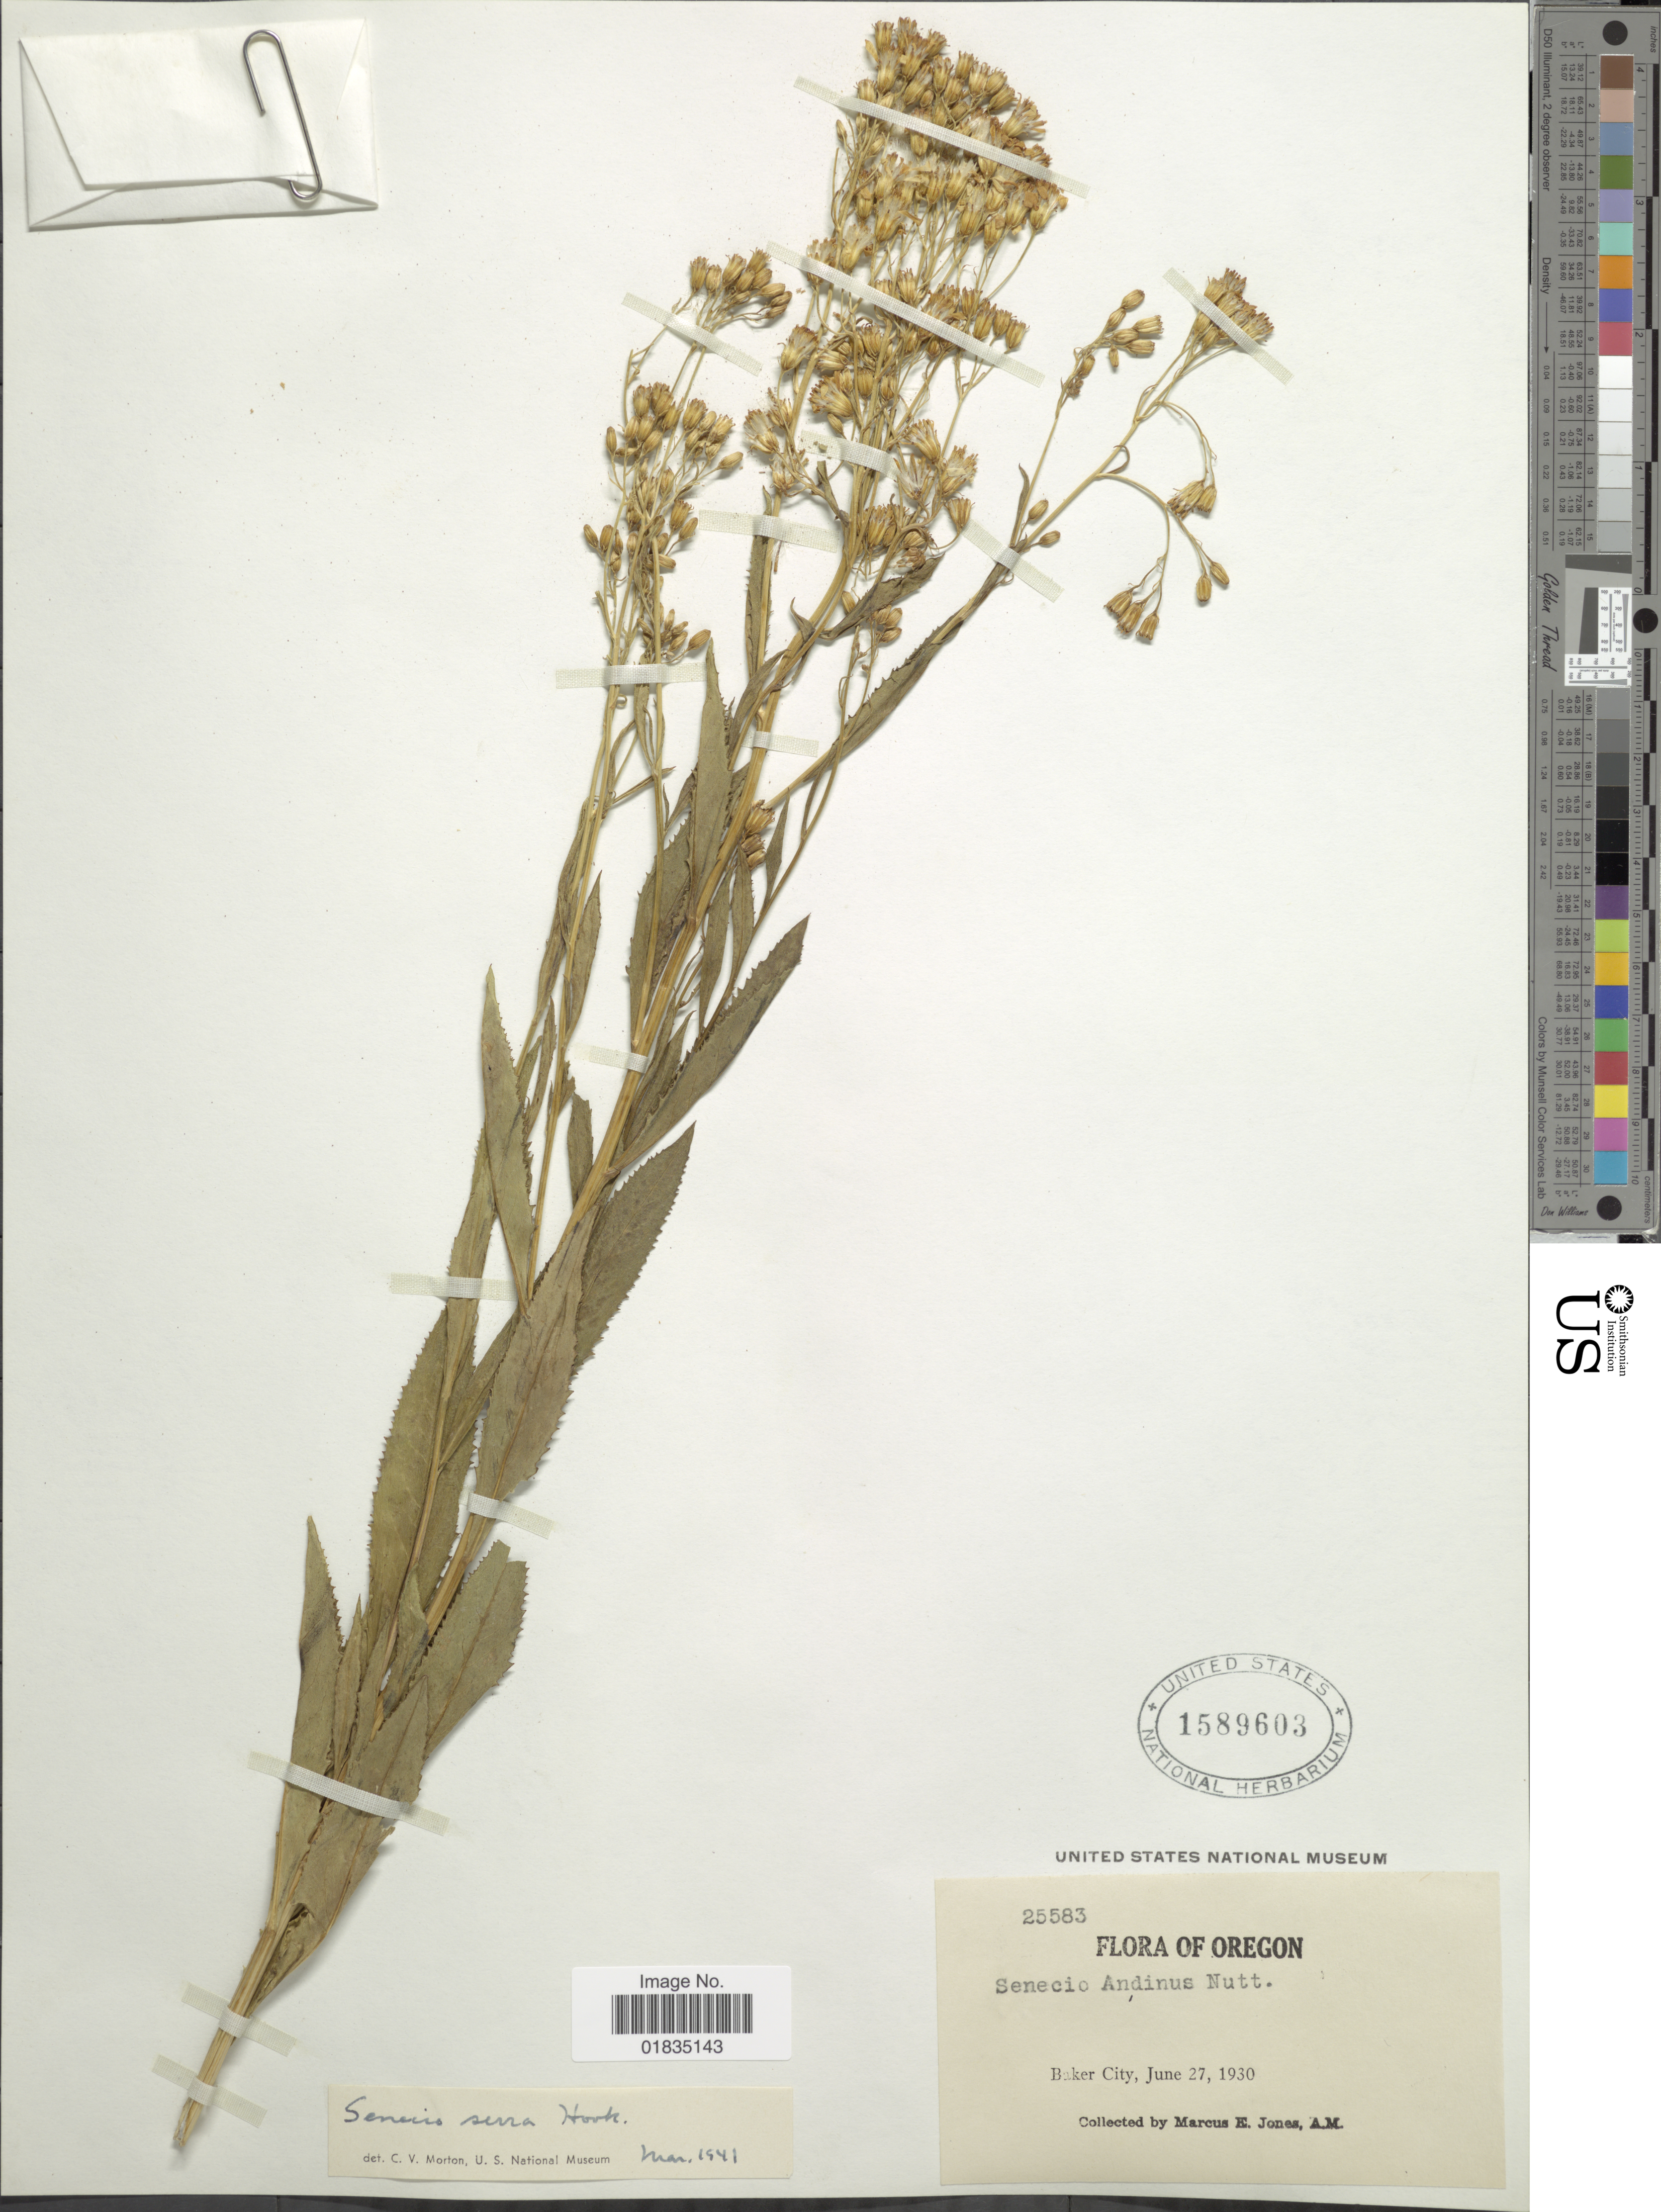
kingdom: Plantae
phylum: Tracheophyta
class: Magnoliopsida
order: Asterales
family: Asteraceae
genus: Senecio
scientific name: Senecio serra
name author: Hook.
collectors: M. E. Jones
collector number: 25583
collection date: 1930-06-27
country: United States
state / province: Oregon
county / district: Baker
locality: Baker City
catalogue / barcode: US 1589603